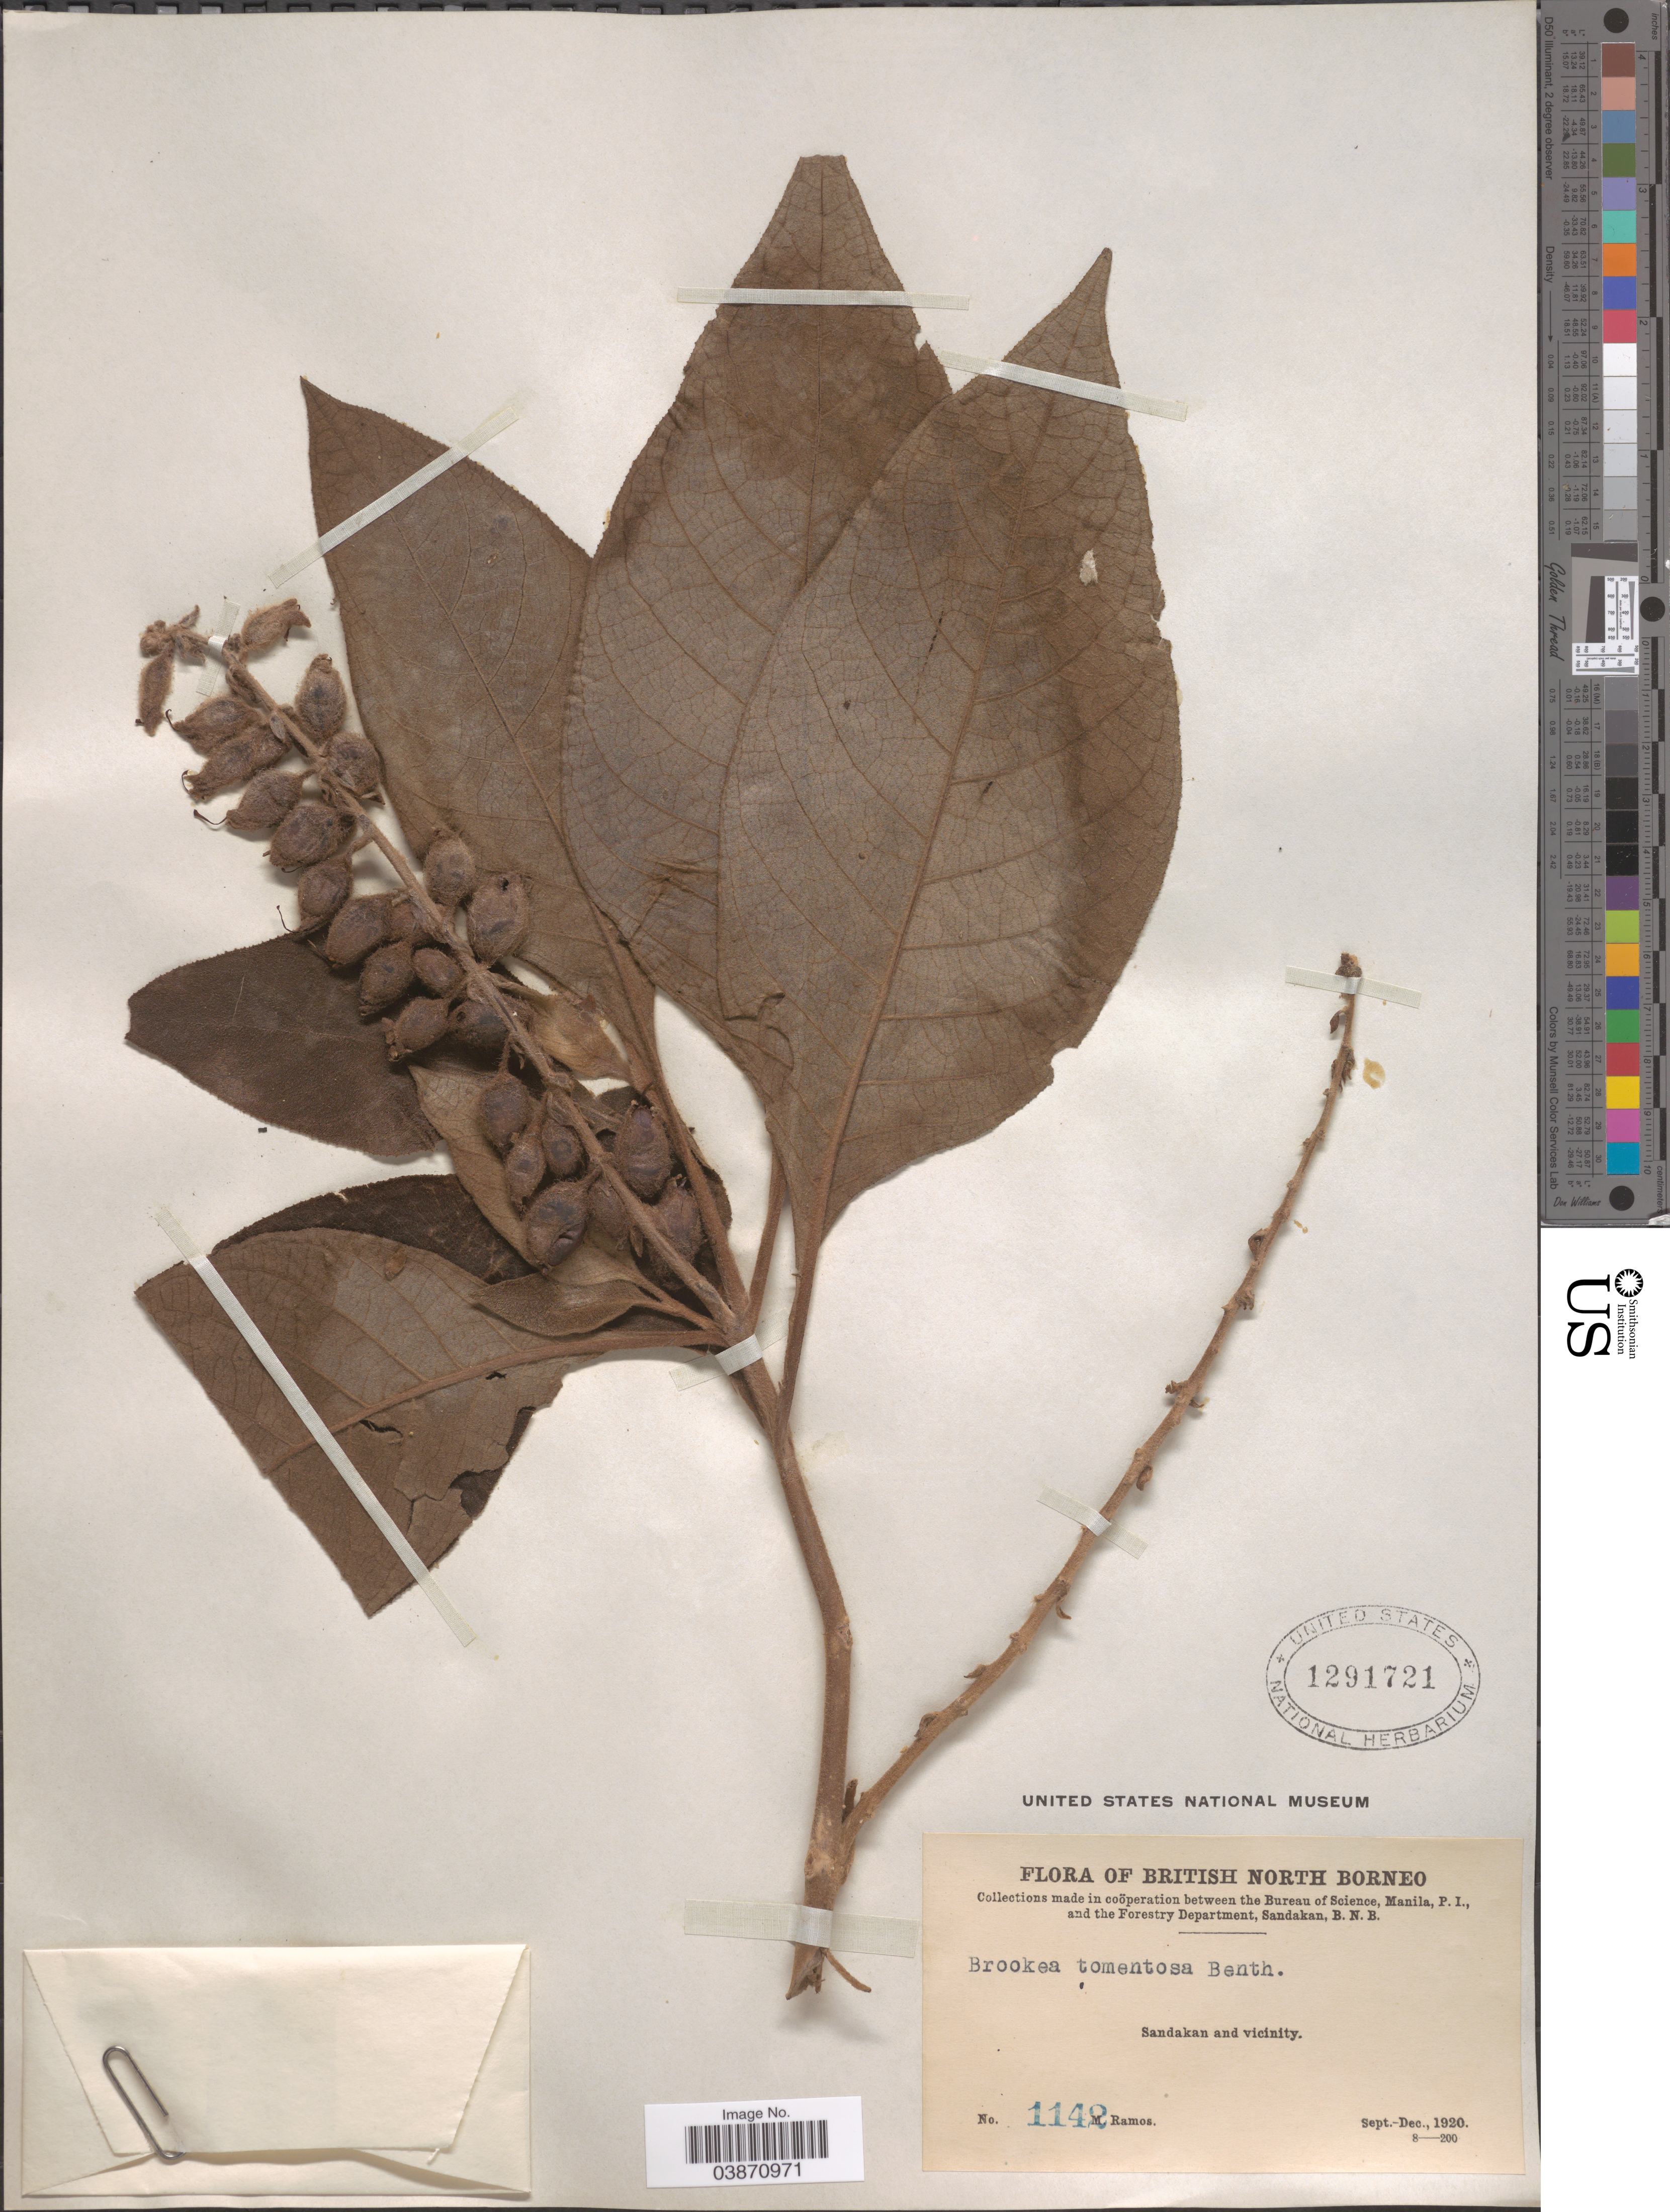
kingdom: Plantae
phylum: Tracheophyta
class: Magnoliopsida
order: Lamiales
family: Plantaginaceae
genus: Brookea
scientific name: Brookea tomentosa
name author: Baill.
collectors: M. Ramos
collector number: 1142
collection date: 1920-09/1920-12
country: Malaysia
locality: British North Borneo. Sandakan and vicinity.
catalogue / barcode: US 1291721